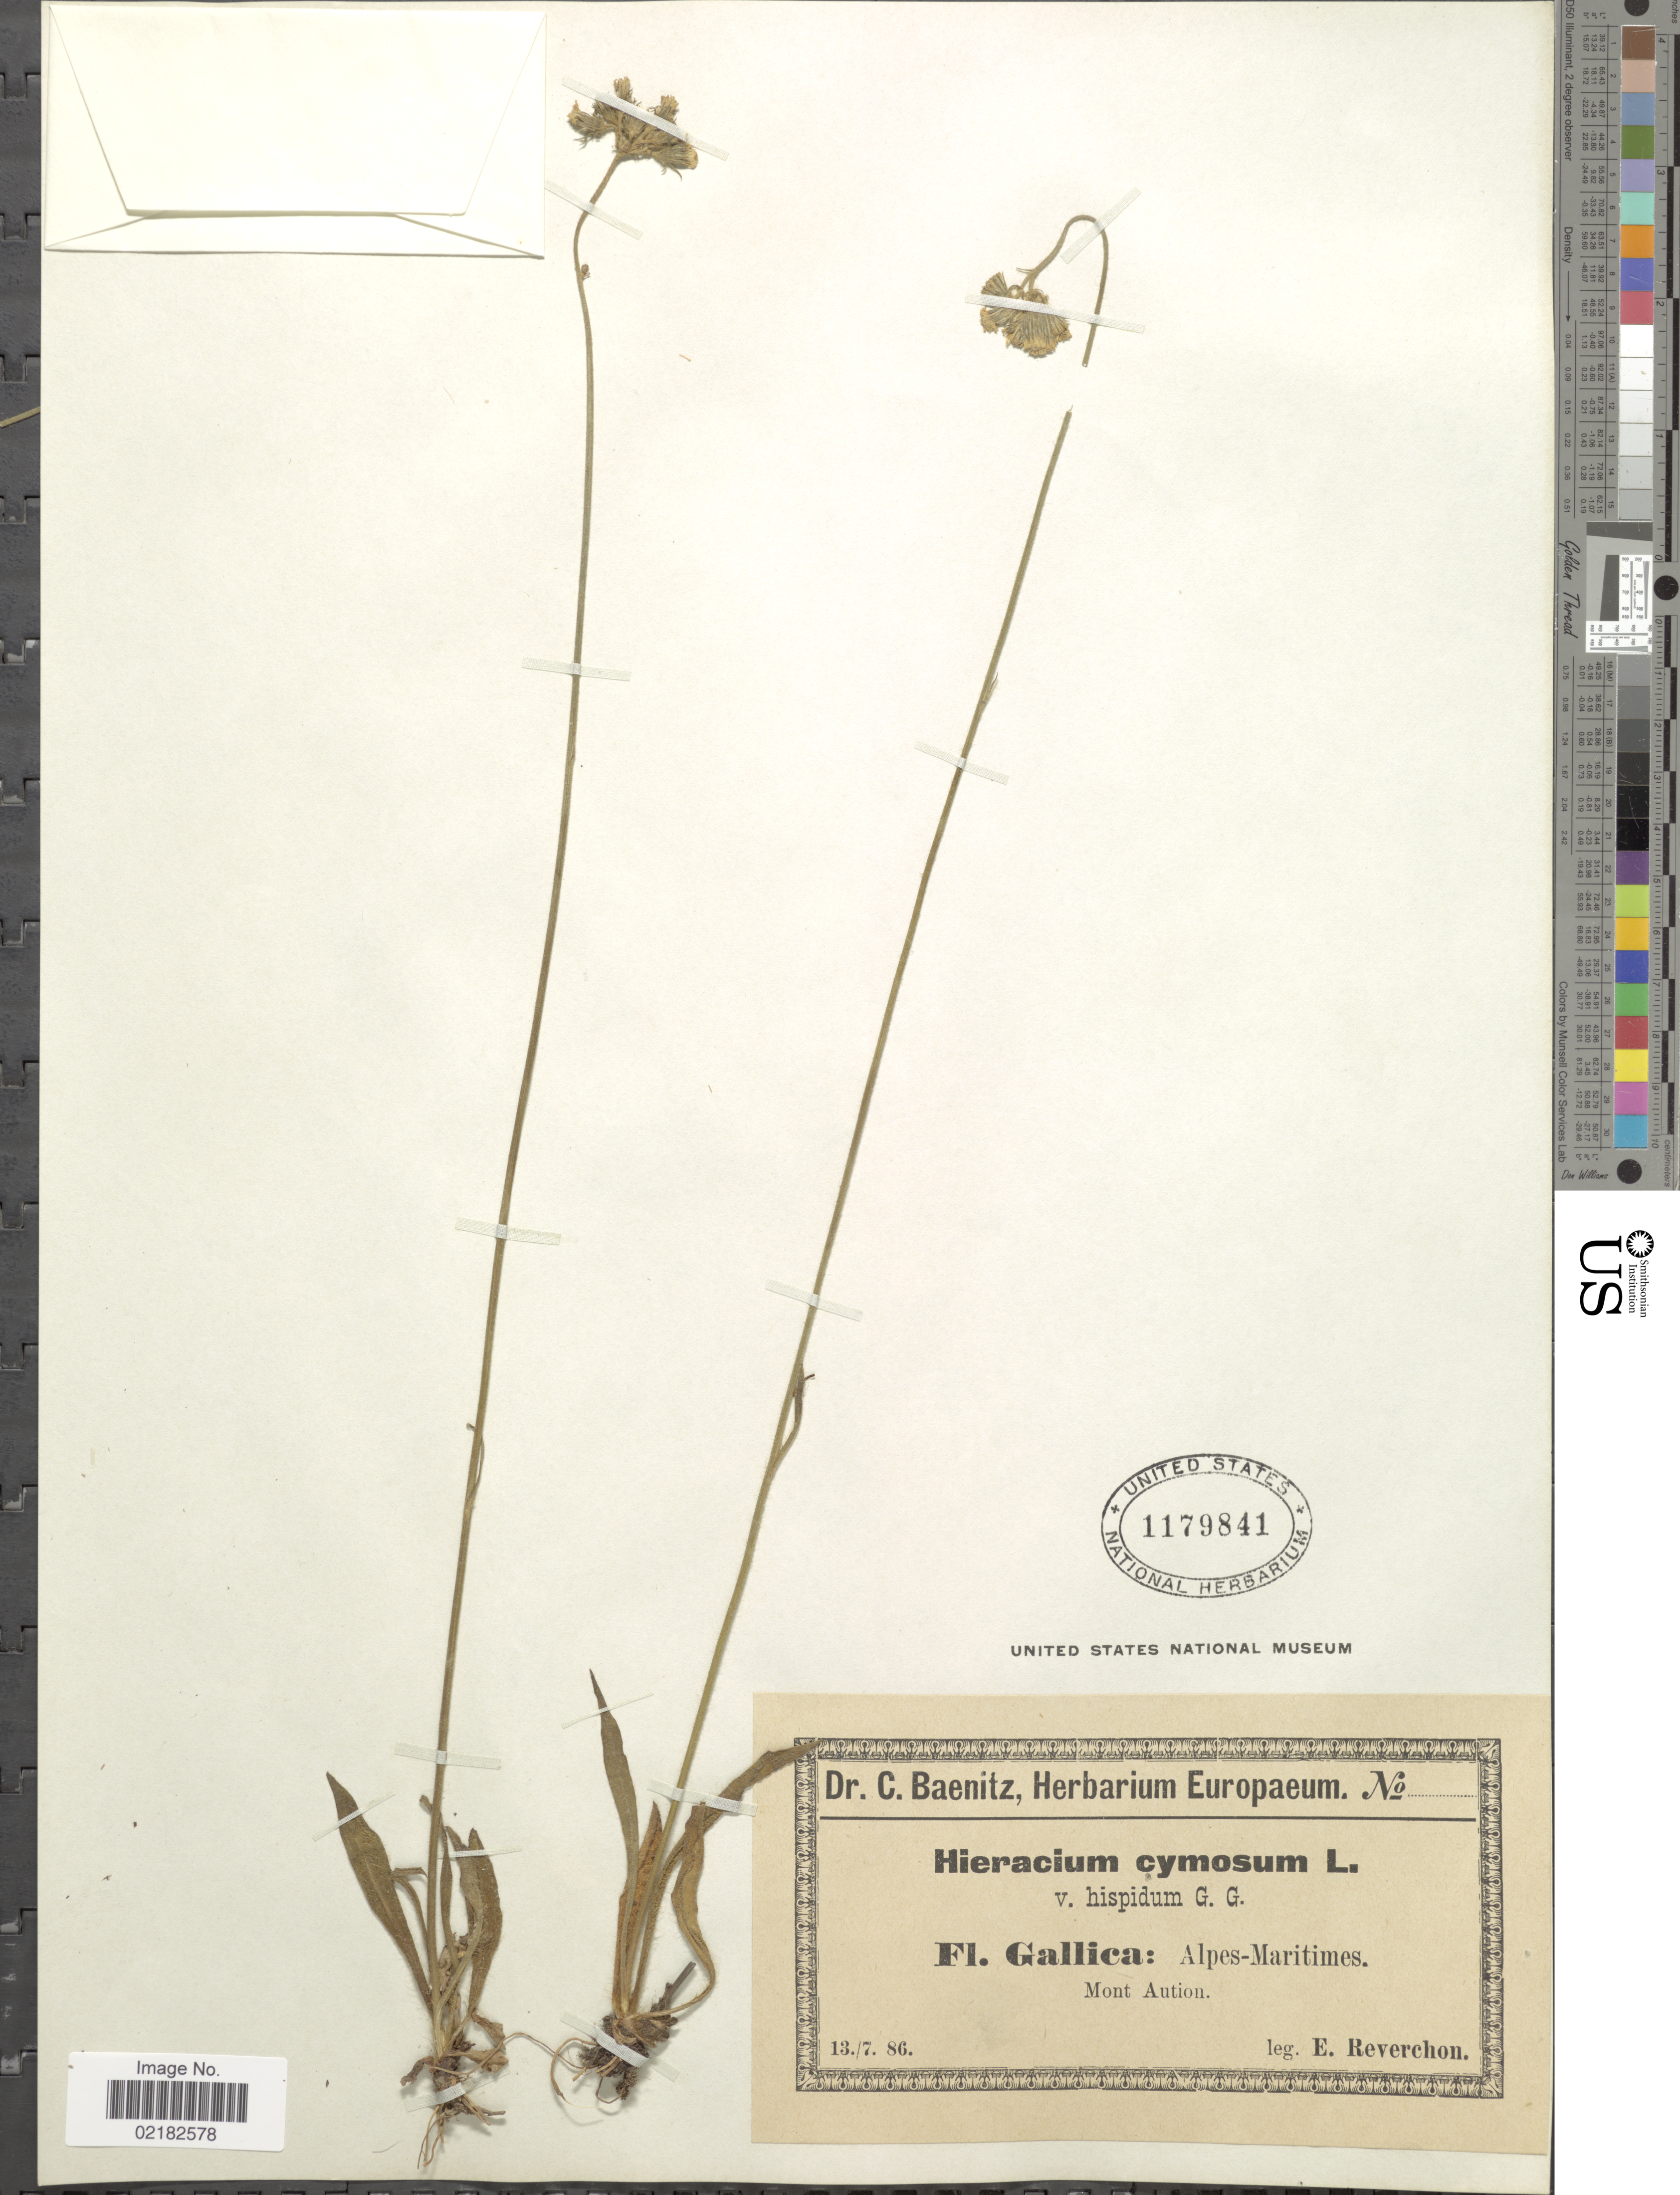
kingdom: Plantae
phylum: Tracheophyta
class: Magnoliopsida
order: Asterales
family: Asteraceae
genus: Pilosella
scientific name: Pilosella cymiflora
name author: (Näg. & Peter) S. Bräut. & Greuter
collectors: E. Reverchon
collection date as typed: Transcribed d/m/y: 13/7/86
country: France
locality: Gallica, Alpes-Maritimes, Mont Aution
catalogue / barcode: US 1179841